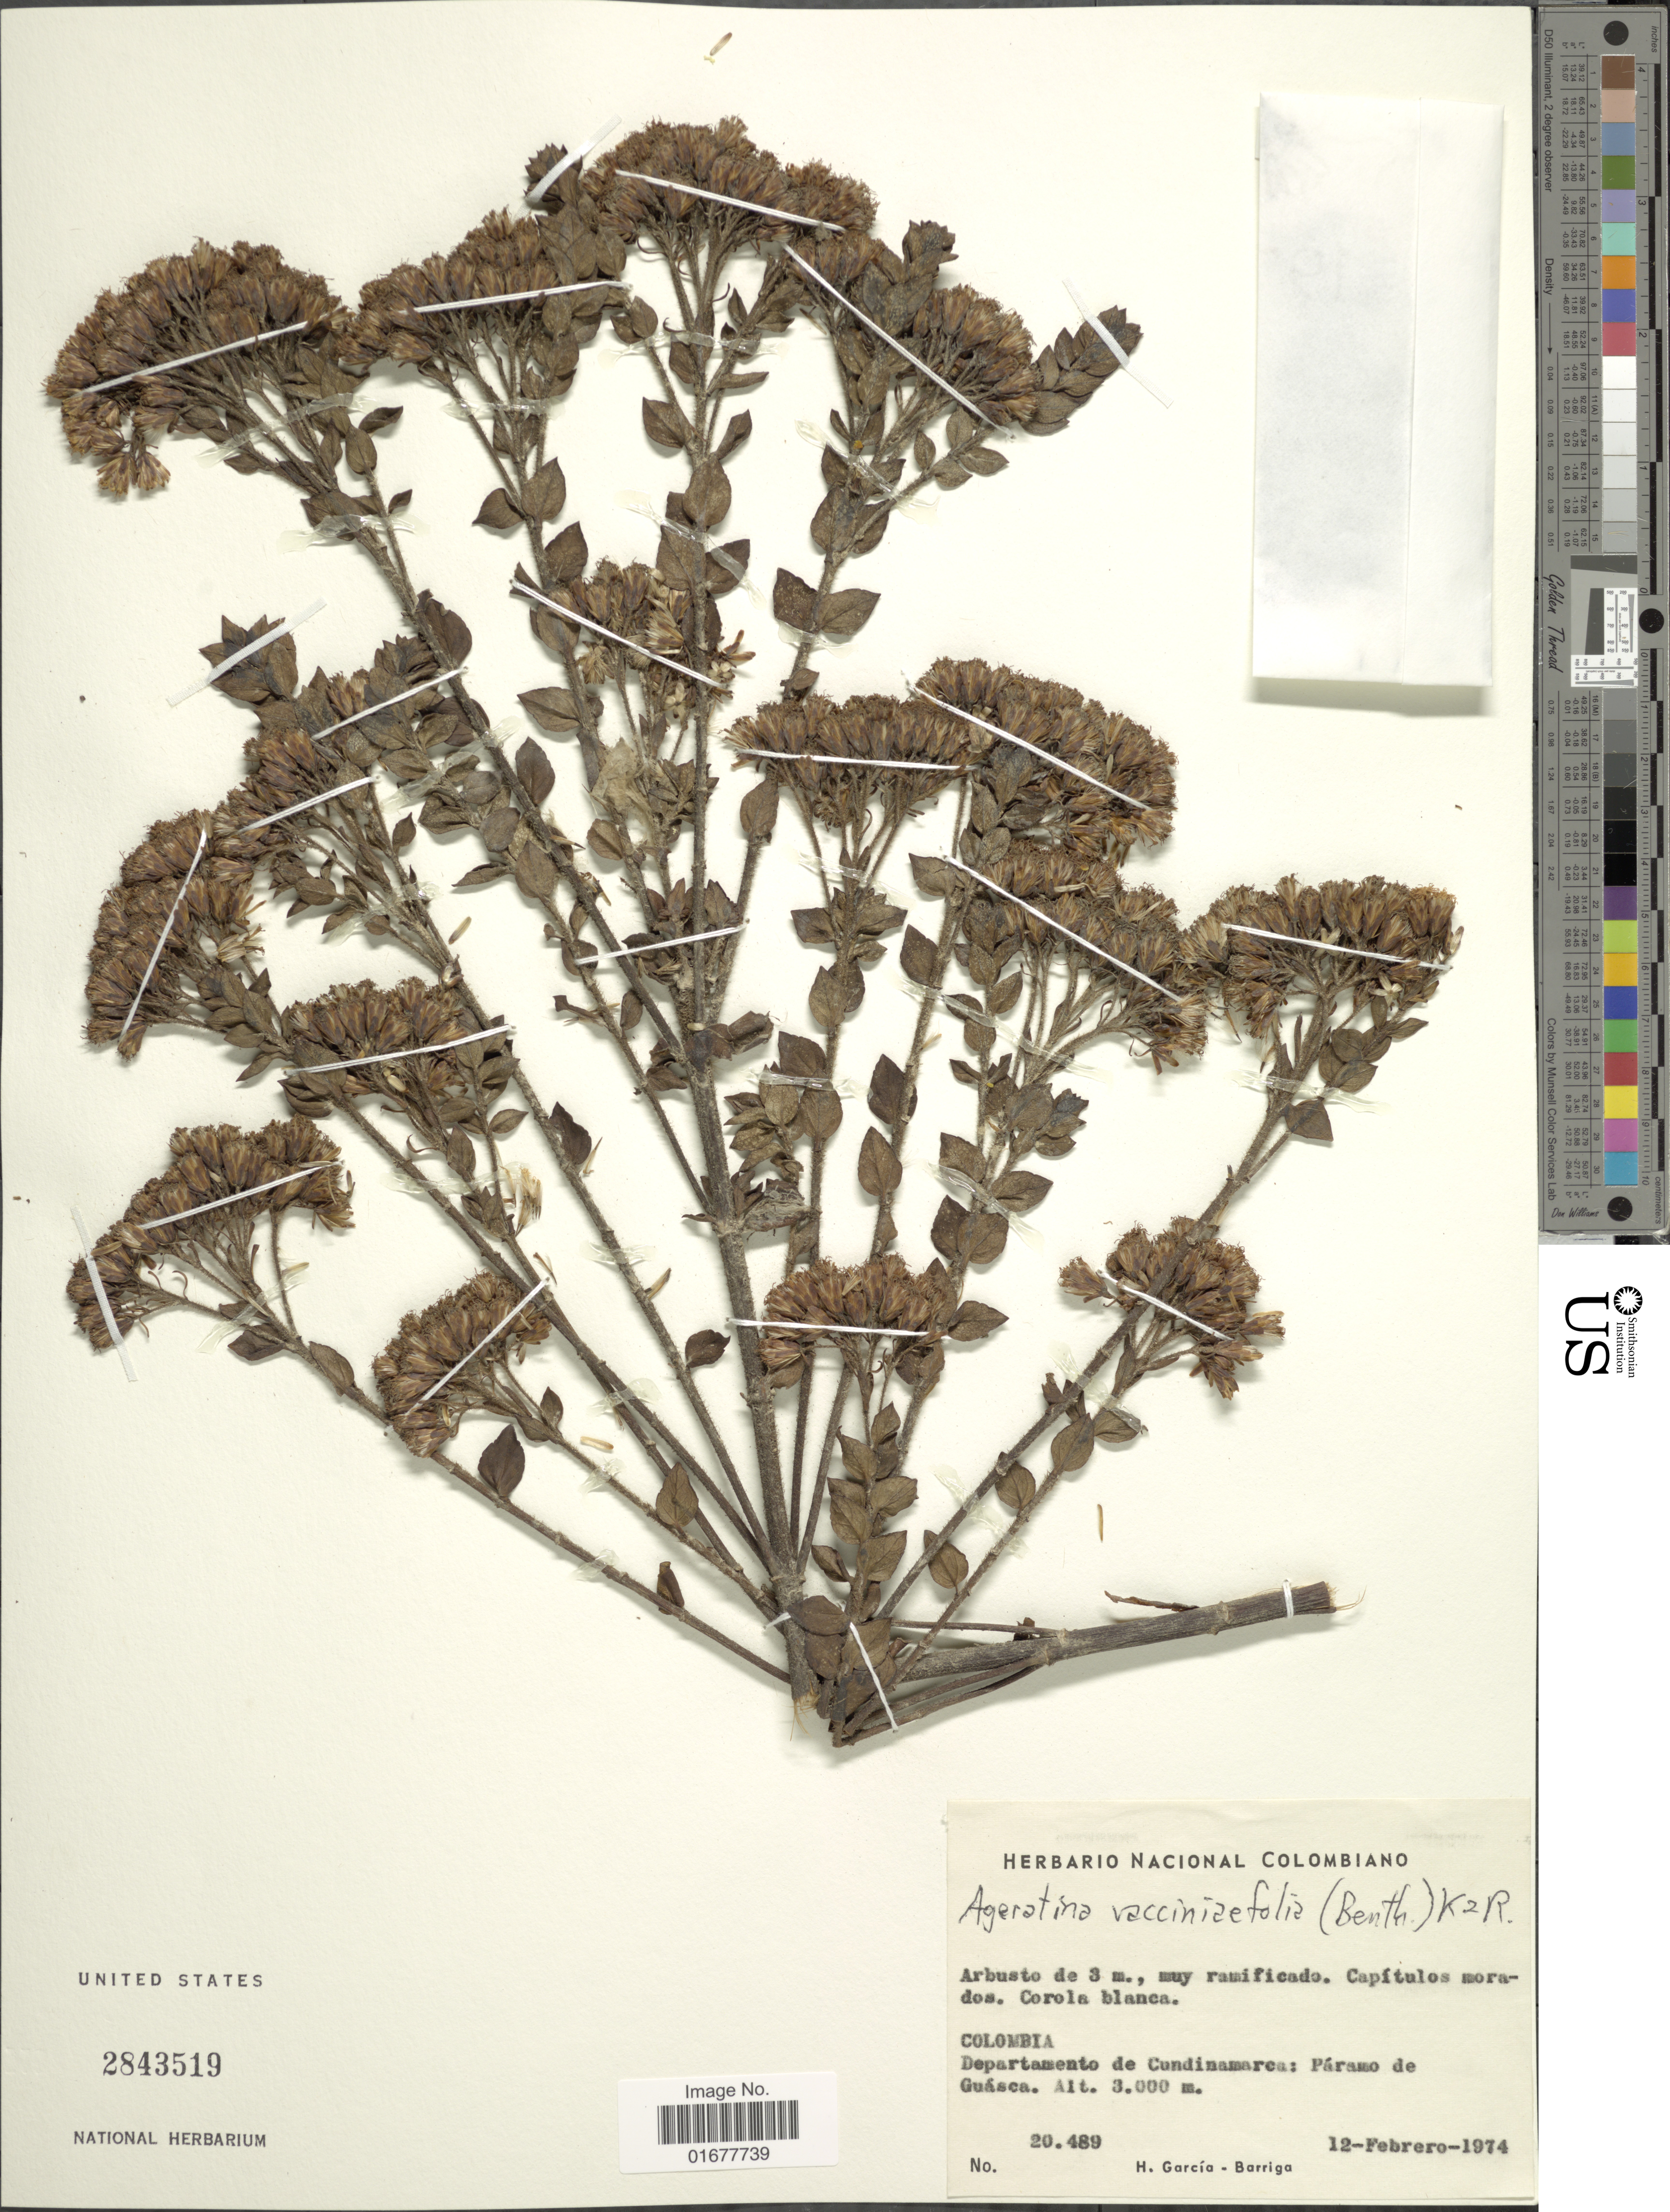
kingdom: Plantae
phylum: Tracheophyta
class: Magnoliopsida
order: Asterales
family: Asteraceae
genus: Ageratina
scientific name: Ageratina vacciniaefolia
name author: (Benth.) R.M. King & H. Rob.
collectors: H. García Barriga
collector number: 20489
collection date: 1974-02-12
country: Colombia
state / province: Cundinamarca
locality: Paramo de Guasca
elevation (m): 3000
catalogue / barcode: US 2843519